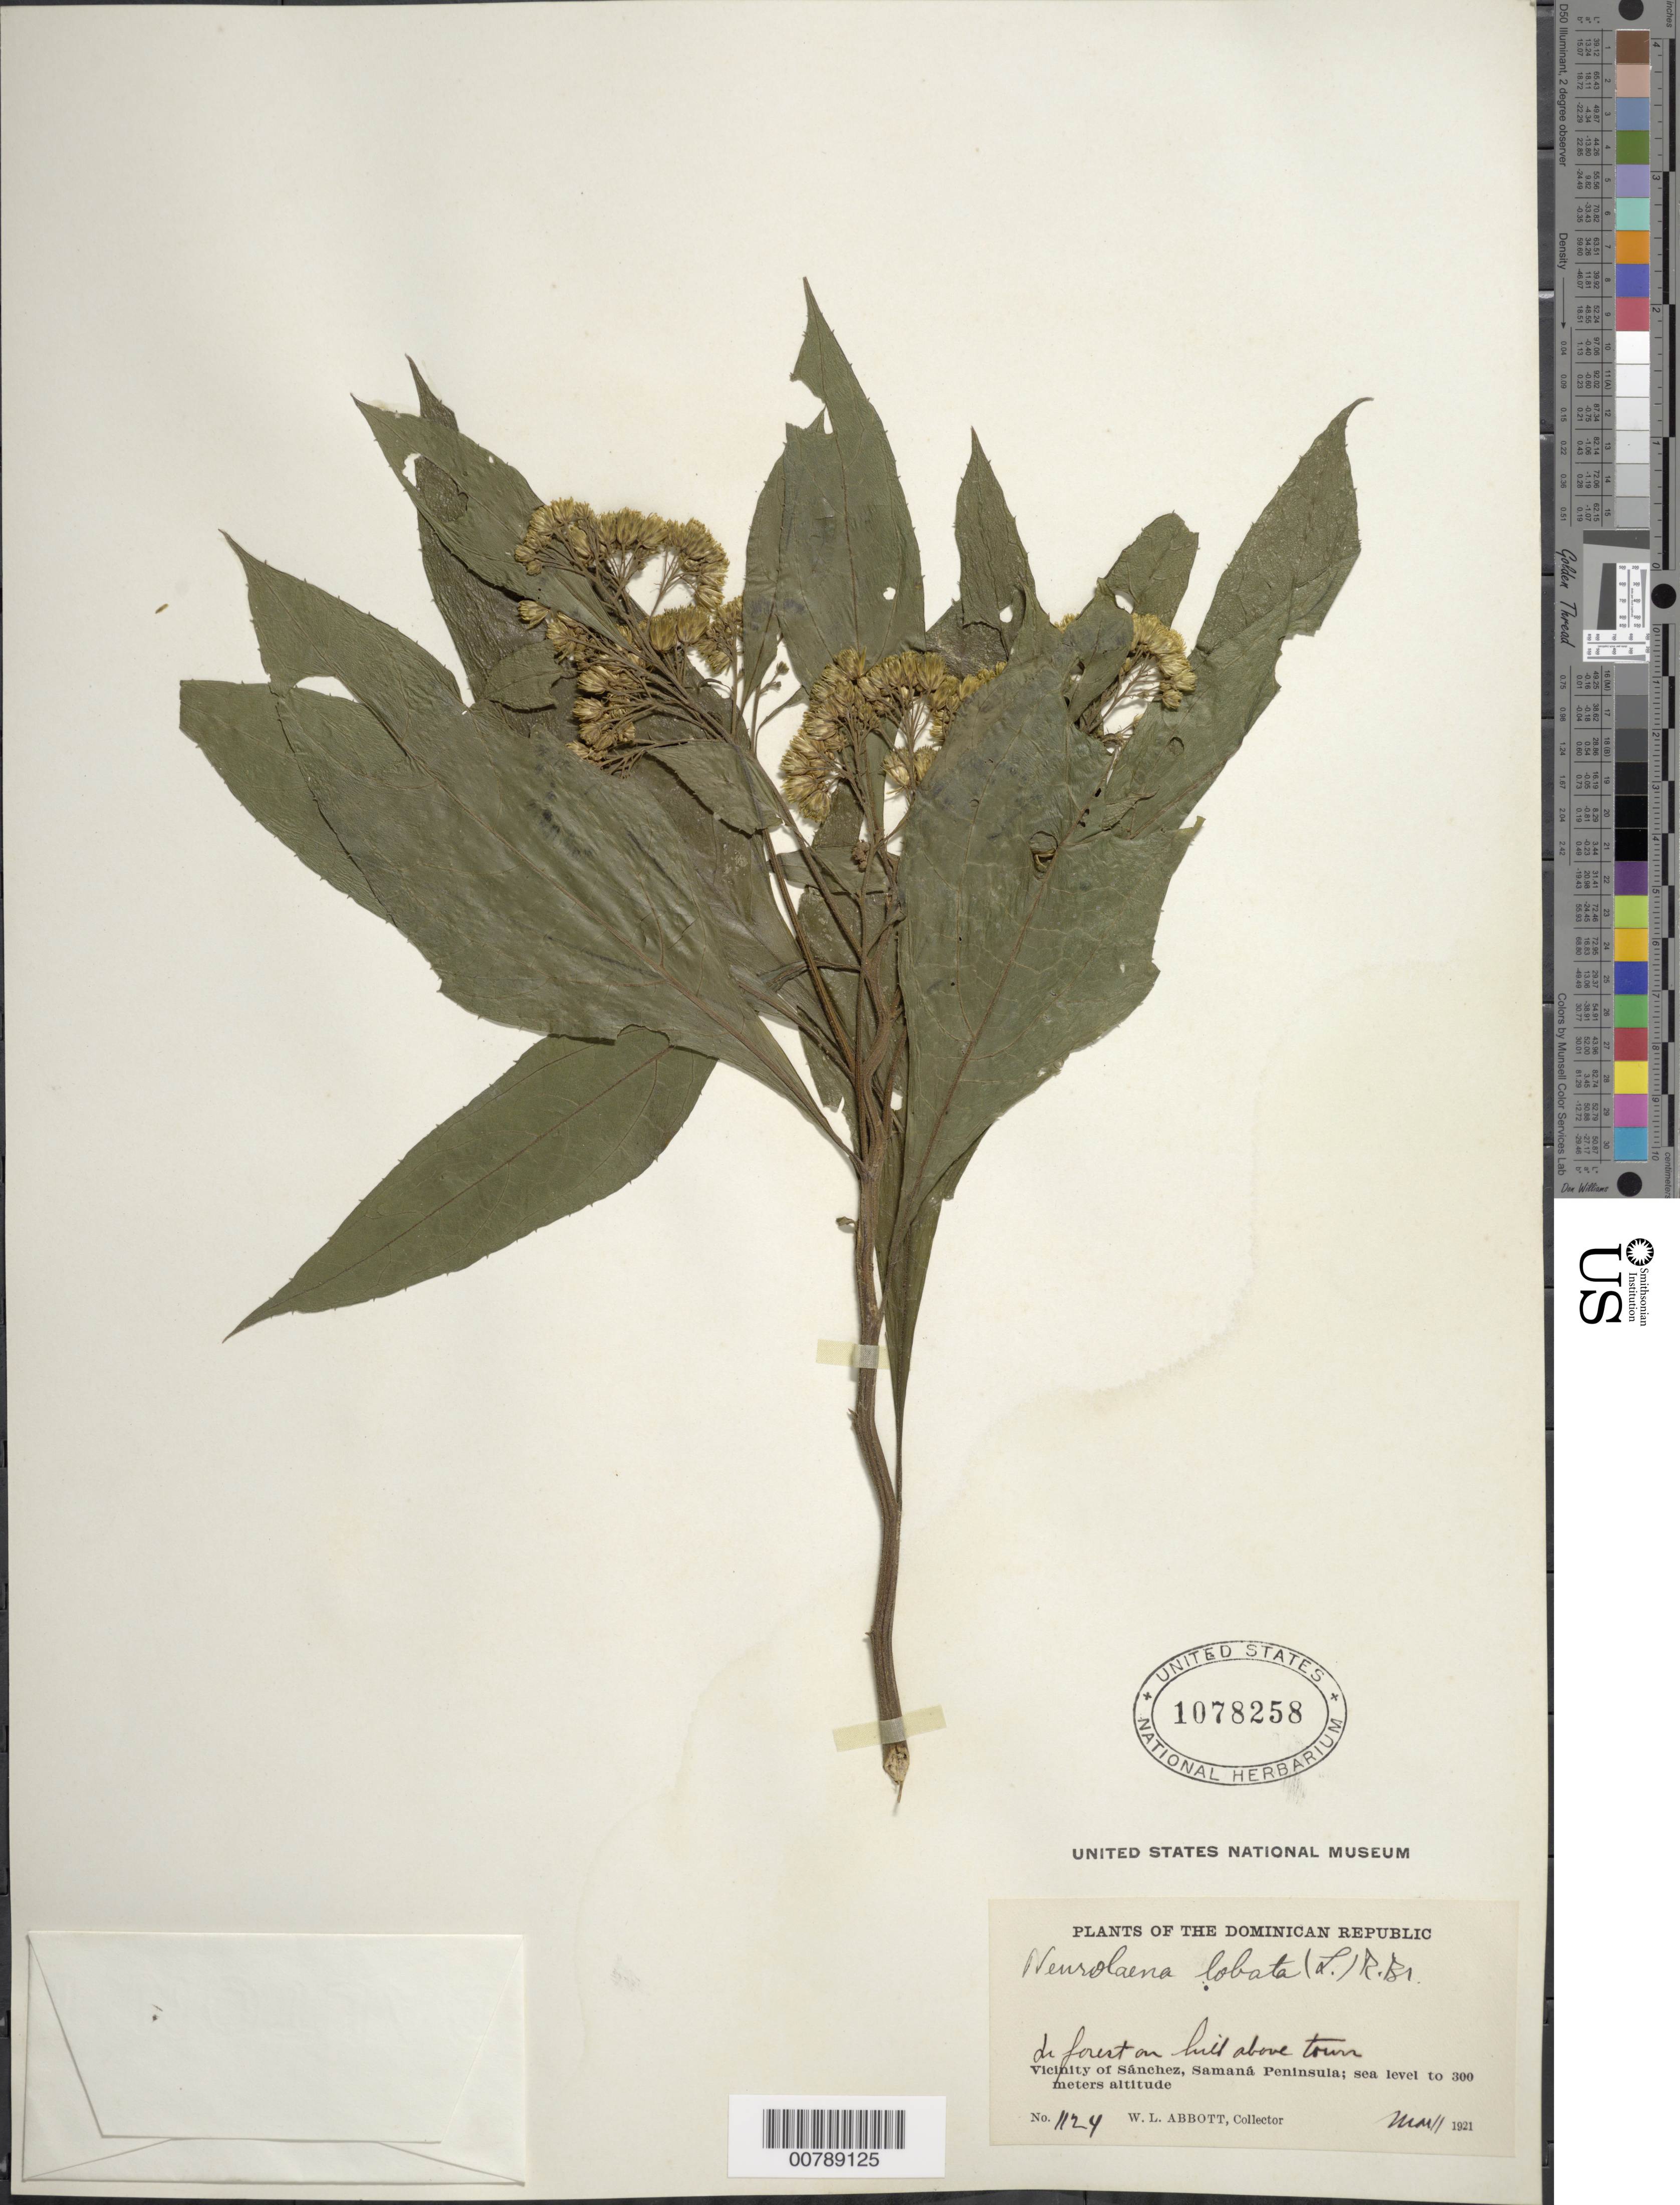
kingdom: Plantae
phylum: Tracheophyta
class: Magnoliopsida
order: Asterales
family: Asteraceae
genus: Neurolaena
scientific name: Neurolaena lobata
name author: (L.) R. Br. ex Cass.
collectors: W. L. Abbott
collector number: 1124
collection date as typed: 11 Mar 1910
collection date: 1910-03-11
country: Dominican Republic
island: Hispaniola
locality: Vicinity of Sánchez, Samaná Peninsula. Dry forest on hill above town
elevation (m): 0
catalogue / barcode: US 1078258